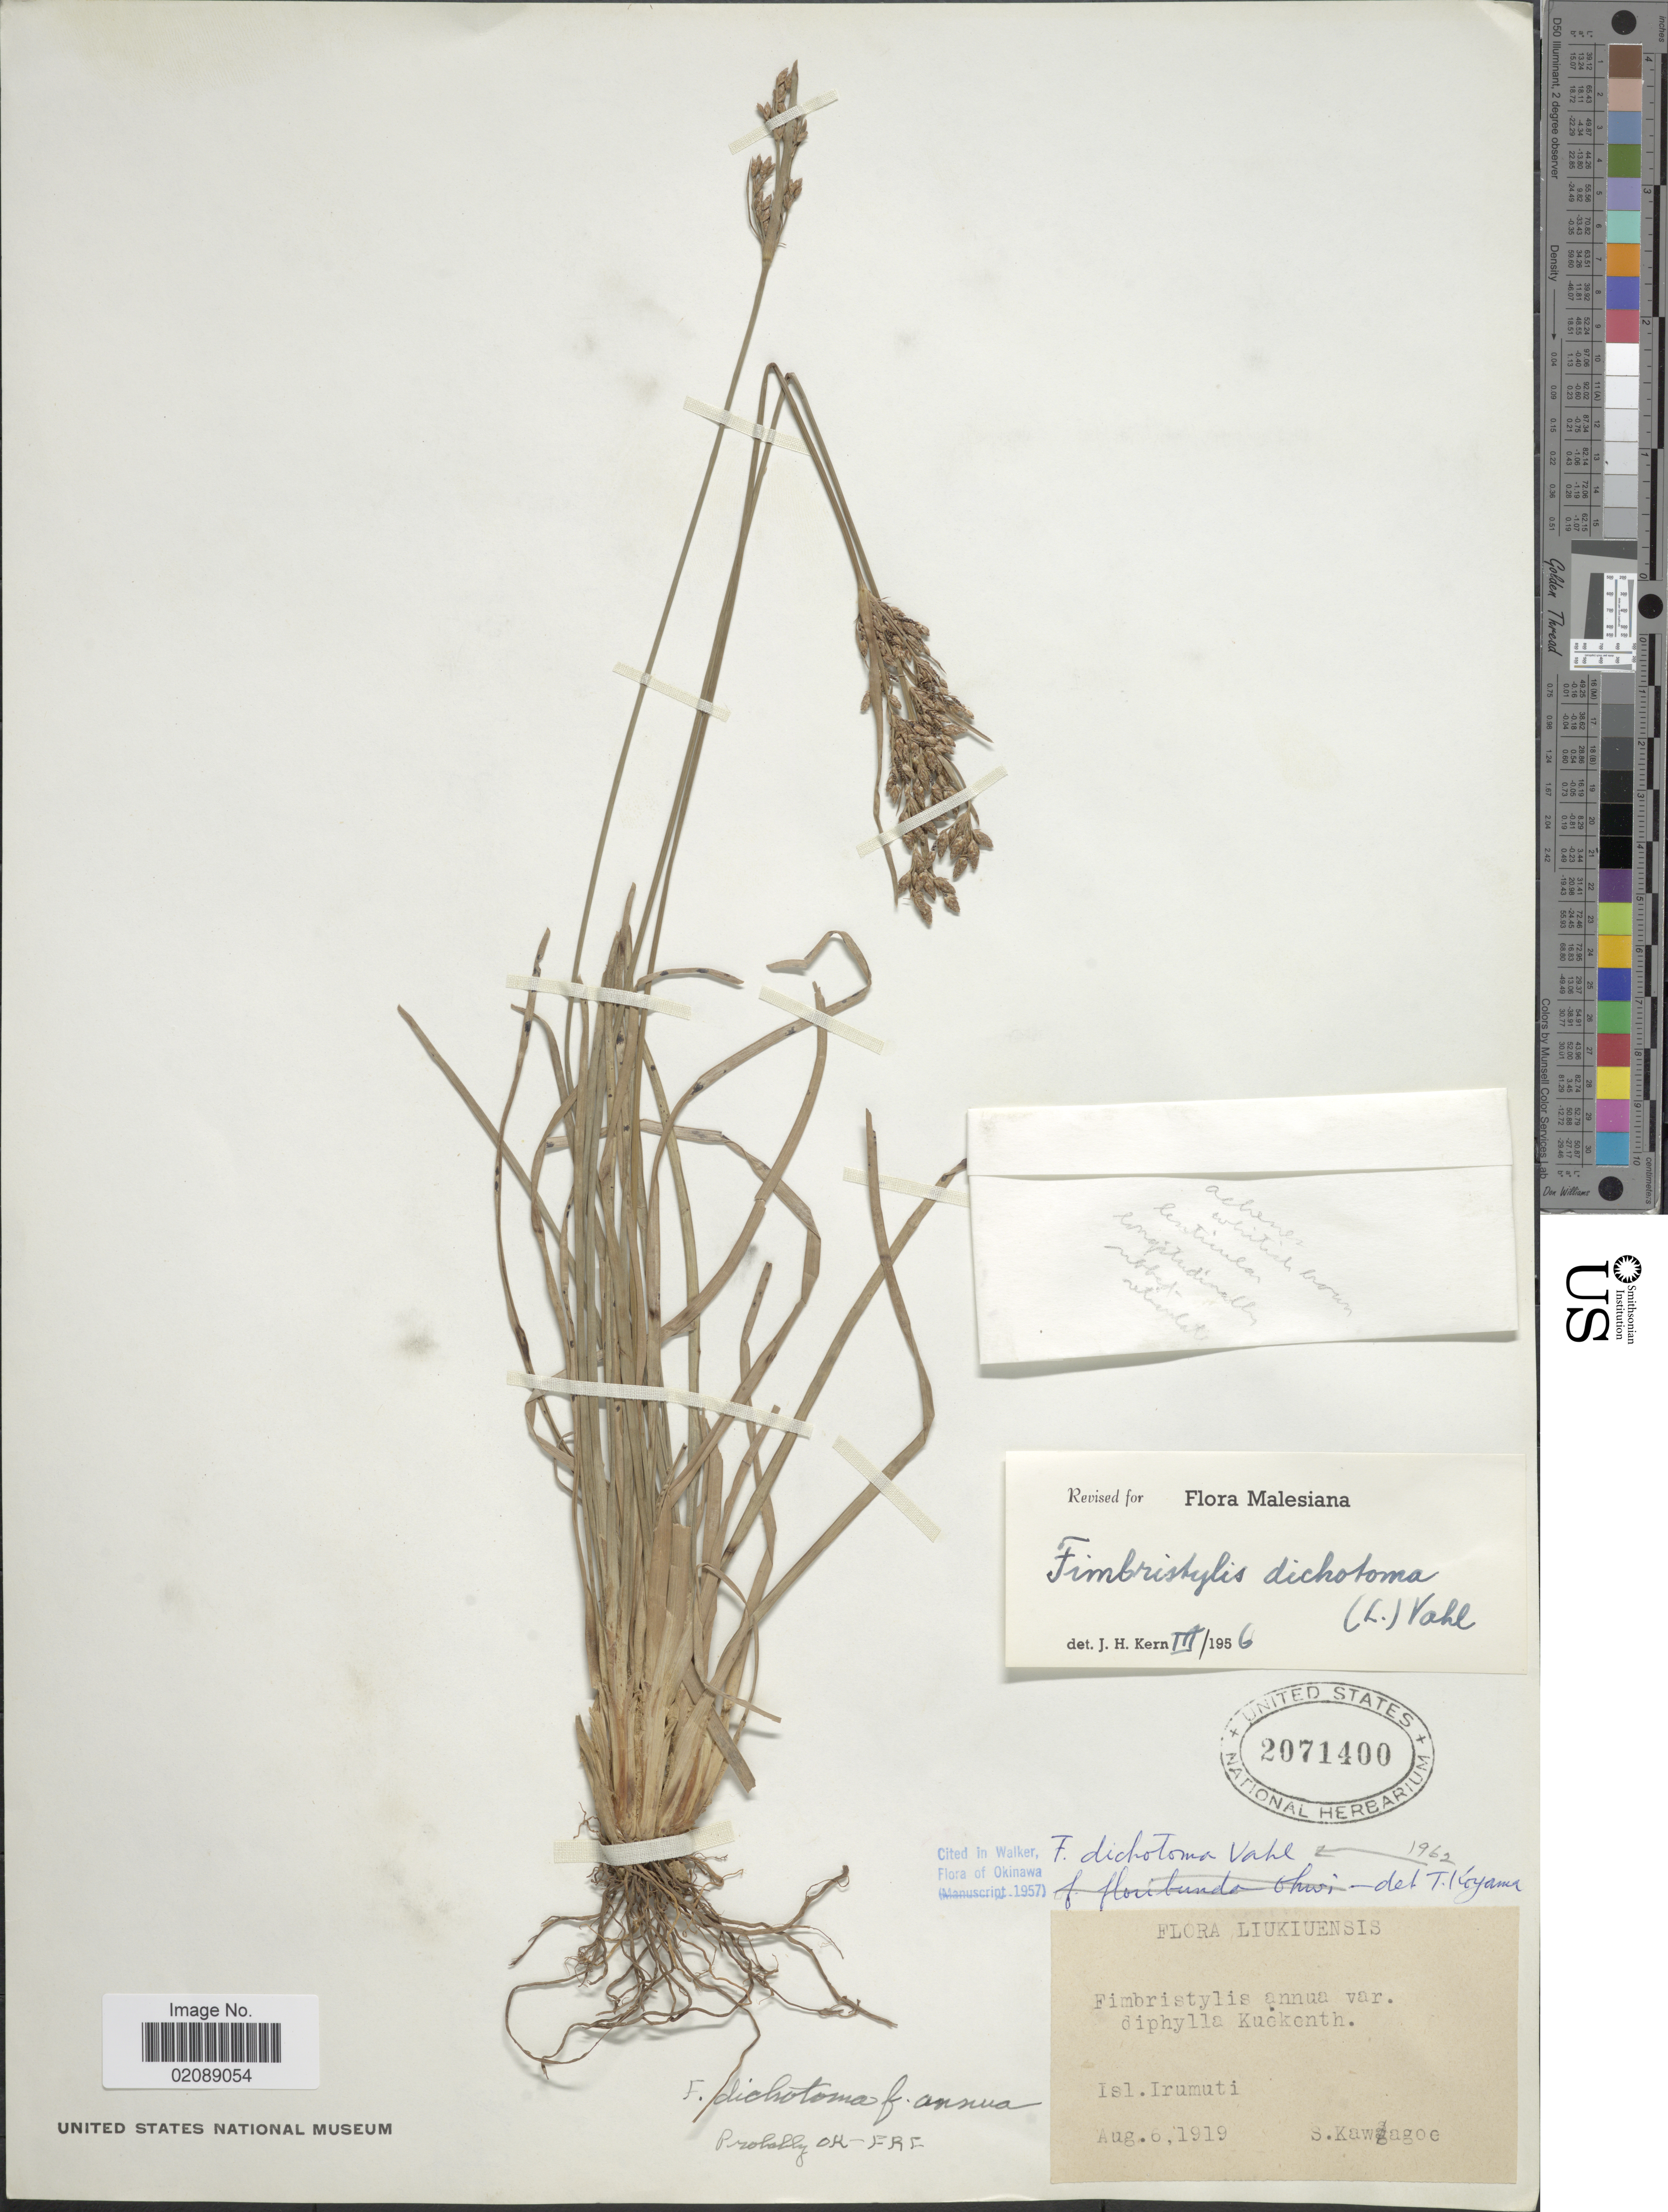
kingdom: Plantae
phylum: Tracheophyta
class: Liliopsida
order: Poales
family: Cyperaceae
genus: Fimbristylis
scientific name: Fimbristylis dichotoma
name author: (L.) Vahl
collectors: S. Kawagoe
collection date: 1919-08-06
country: Japan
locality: Liukiuensis, Isl. Irumuti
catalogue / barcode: US 2071400